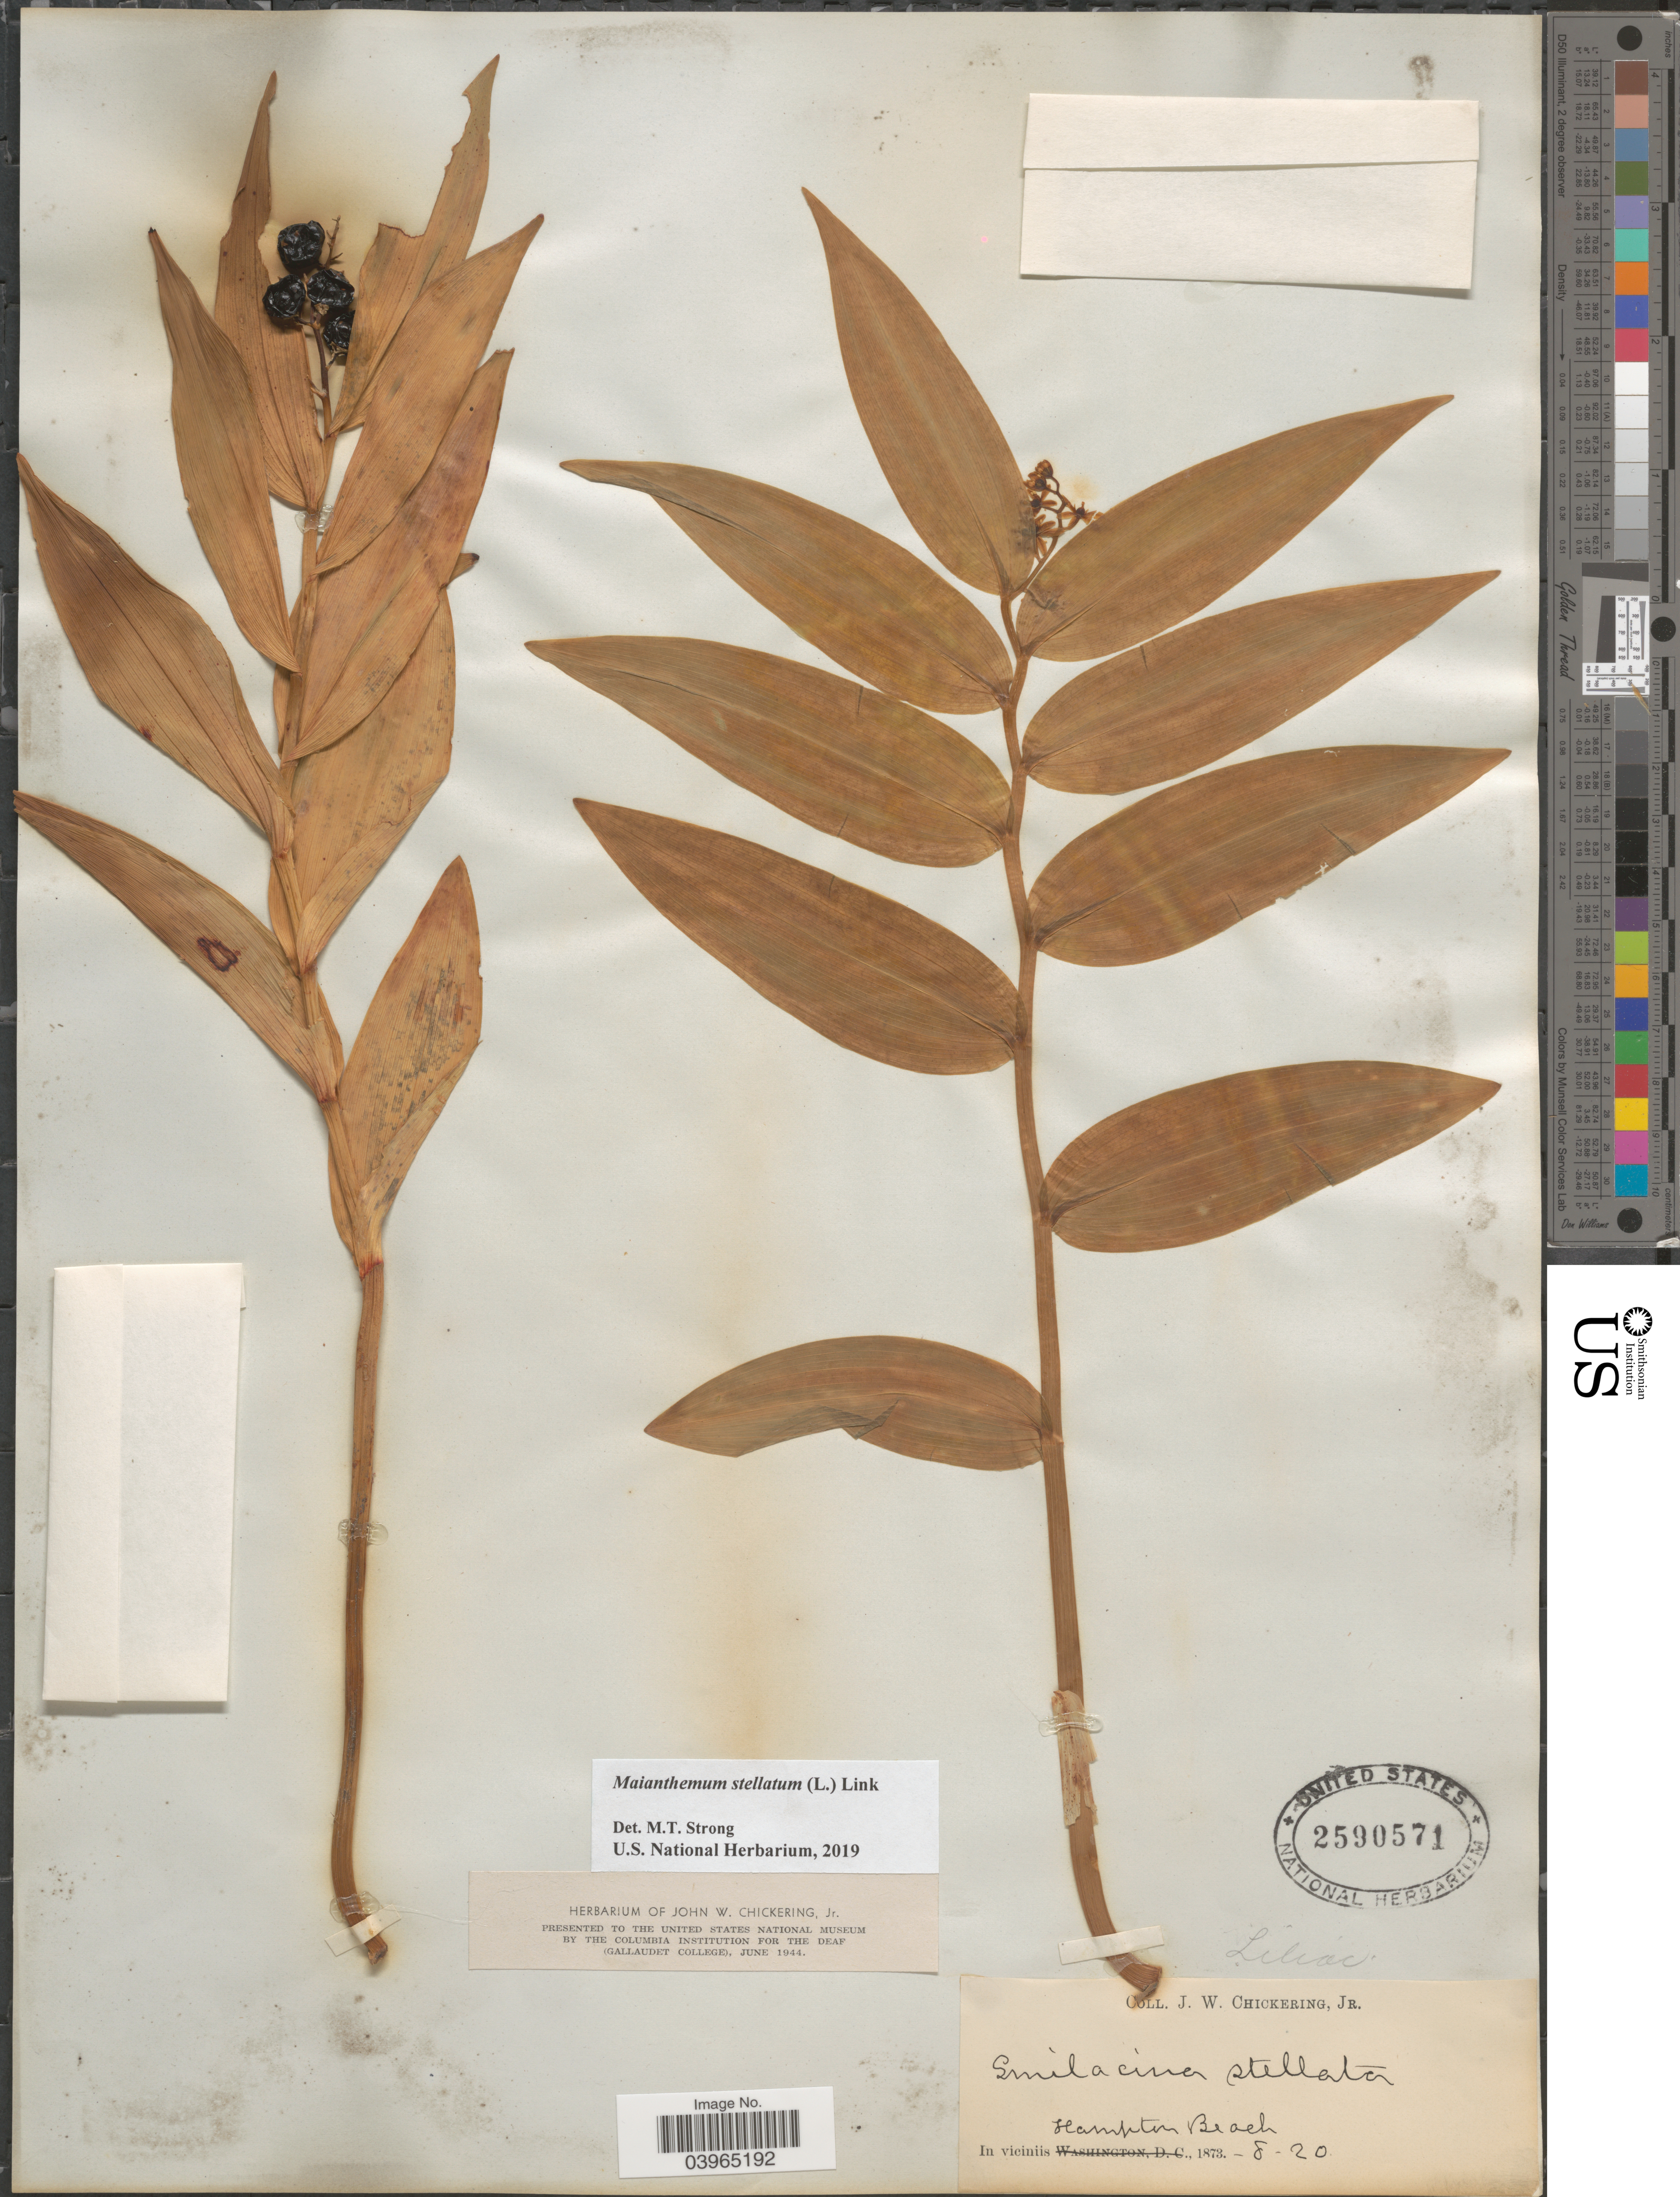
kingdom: Plantae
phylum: Tracheophyta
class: Liliopsida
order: Asparagales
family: Asparagaceae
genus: Maianthemum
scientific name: Maianthemum stellatum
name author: (L.) Link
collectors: J. W. Chickering Jr.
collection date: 1873-08-20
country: United States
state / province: Virginia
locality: In viciniis Hampton Beach.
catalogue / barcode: US 2590571